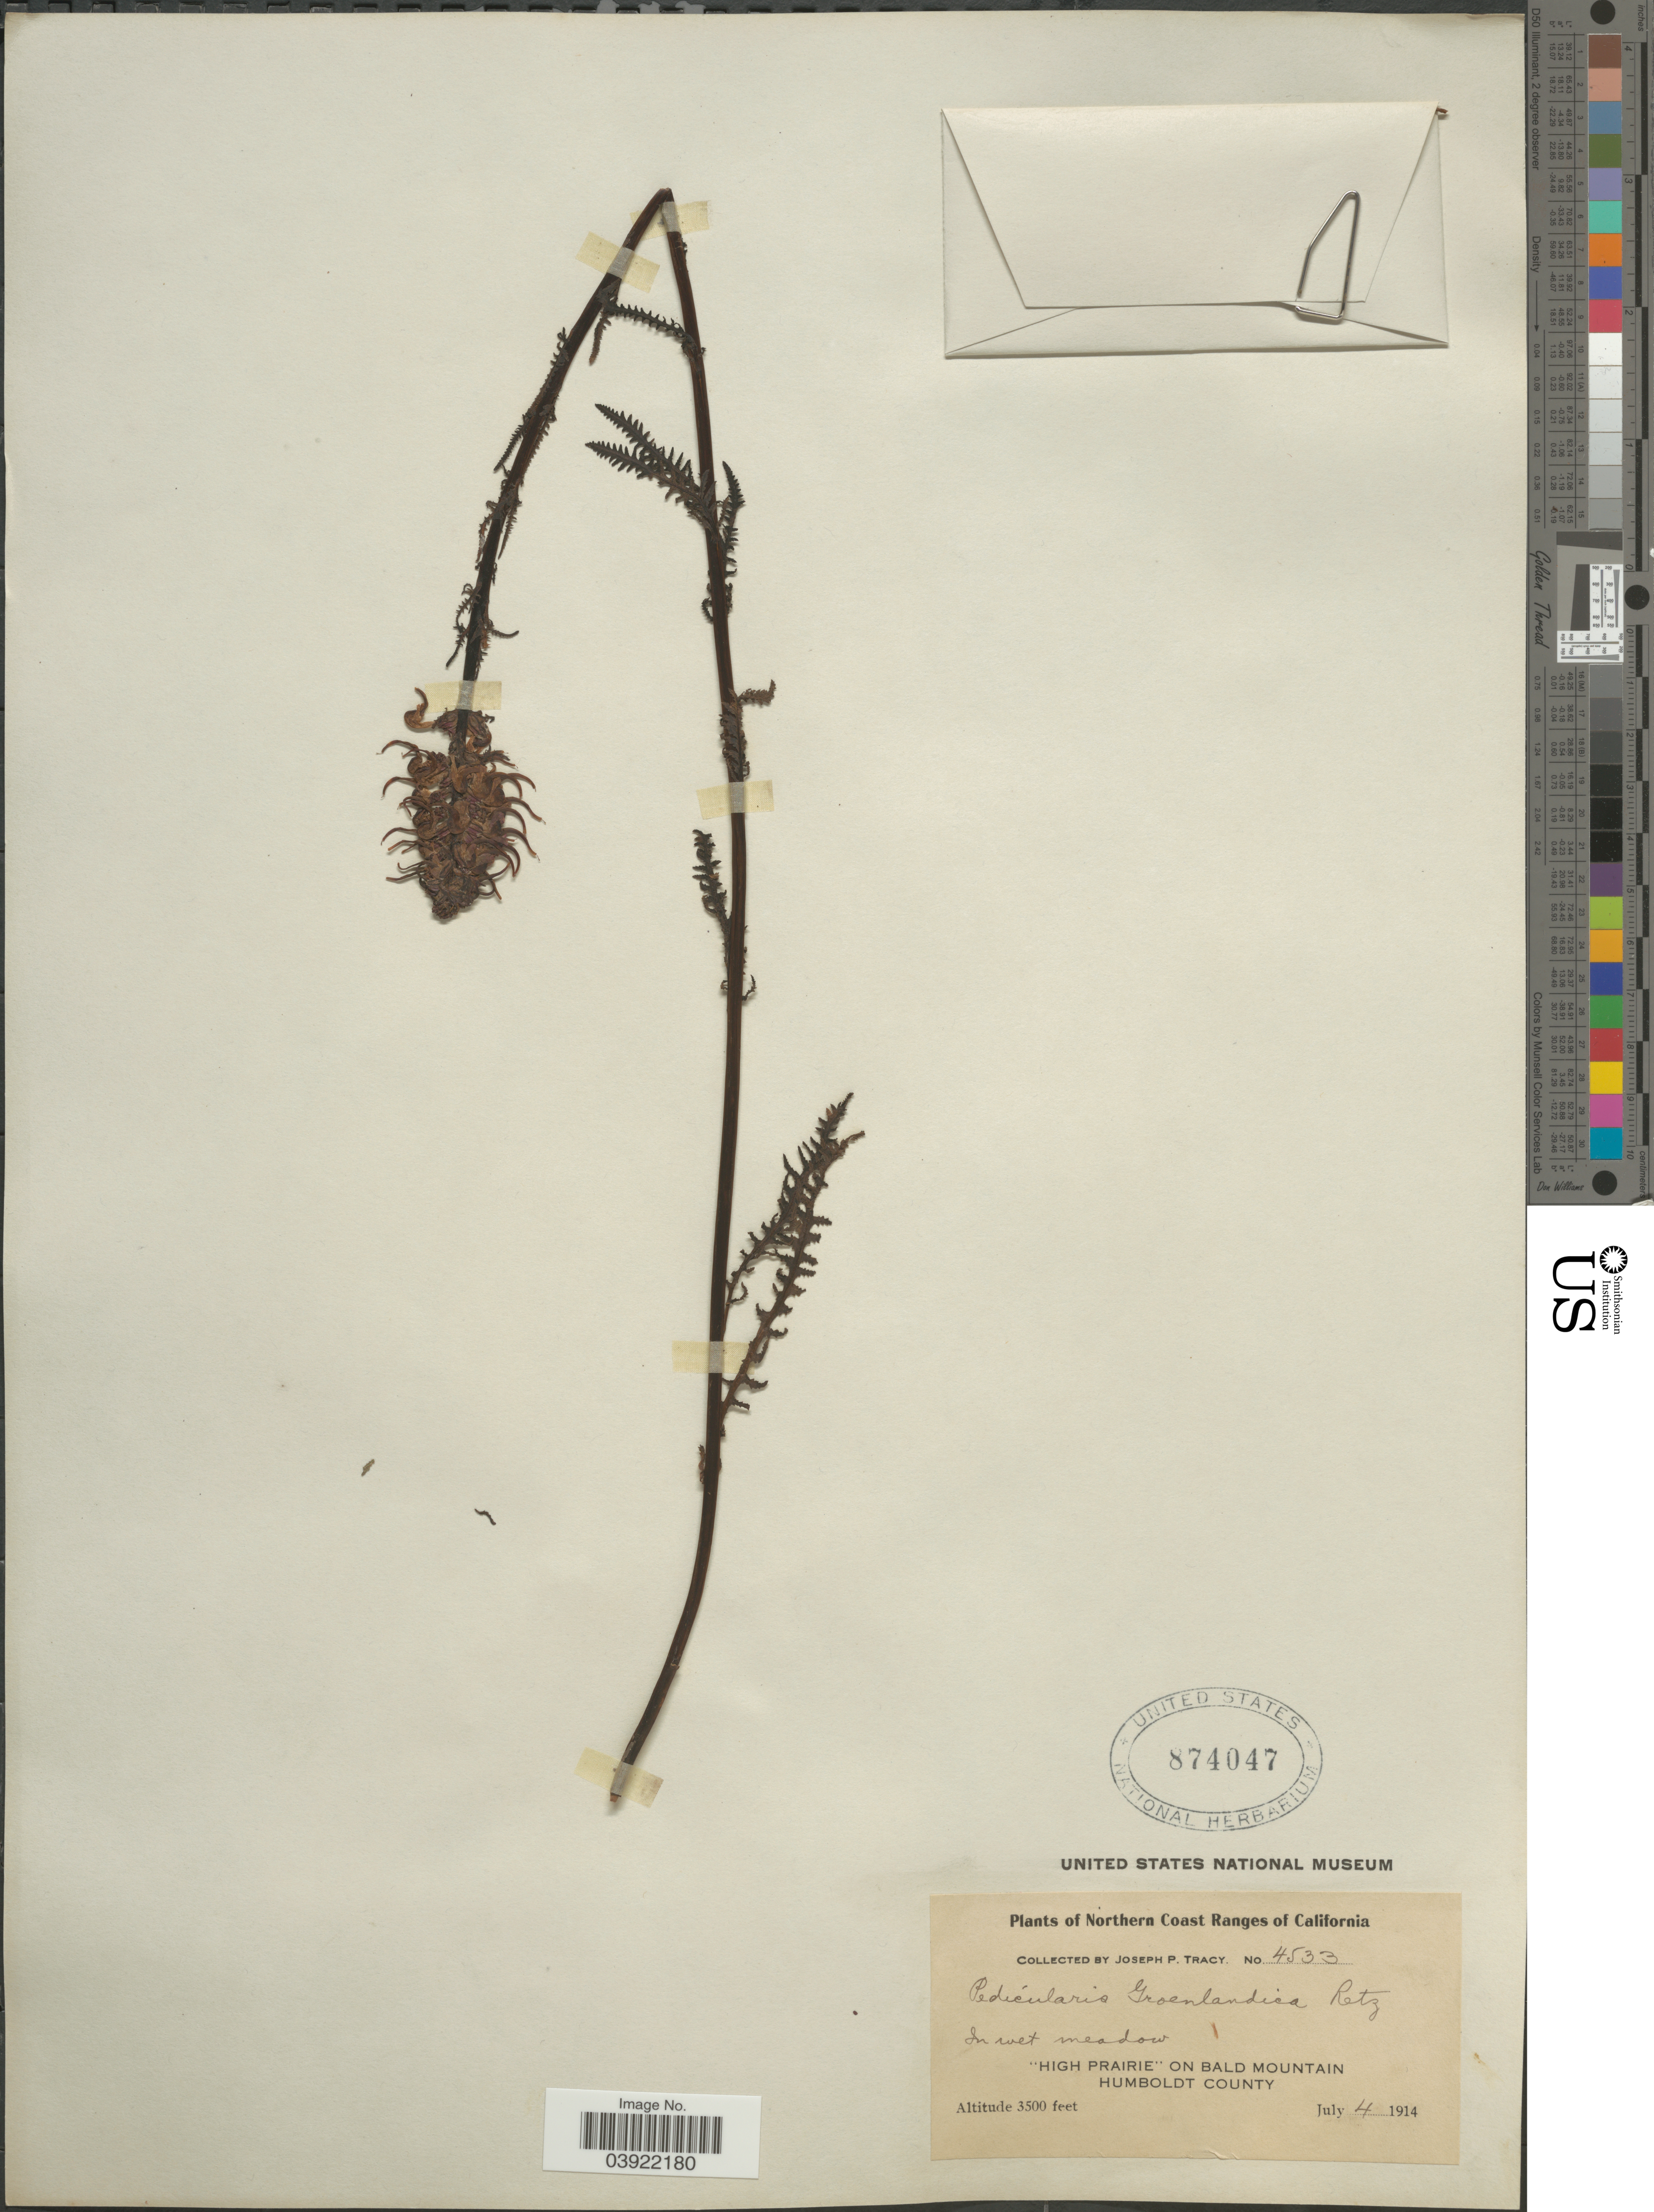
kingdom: Plantae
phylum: Tracheophyta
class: Magnoliopsida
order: Lamiales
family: Orobanchaceae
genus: Pedicularis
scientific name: Pedicularis groenlandica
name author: Retz.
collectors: J. Tracy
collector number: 4533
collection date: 1914-07-04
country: United States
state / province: California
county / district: Humboldt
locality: Northern Coast Ranges of California. 'High Prairie' on Bald Mountain. Humboldt County.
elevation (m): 1067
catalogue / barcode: US 874047